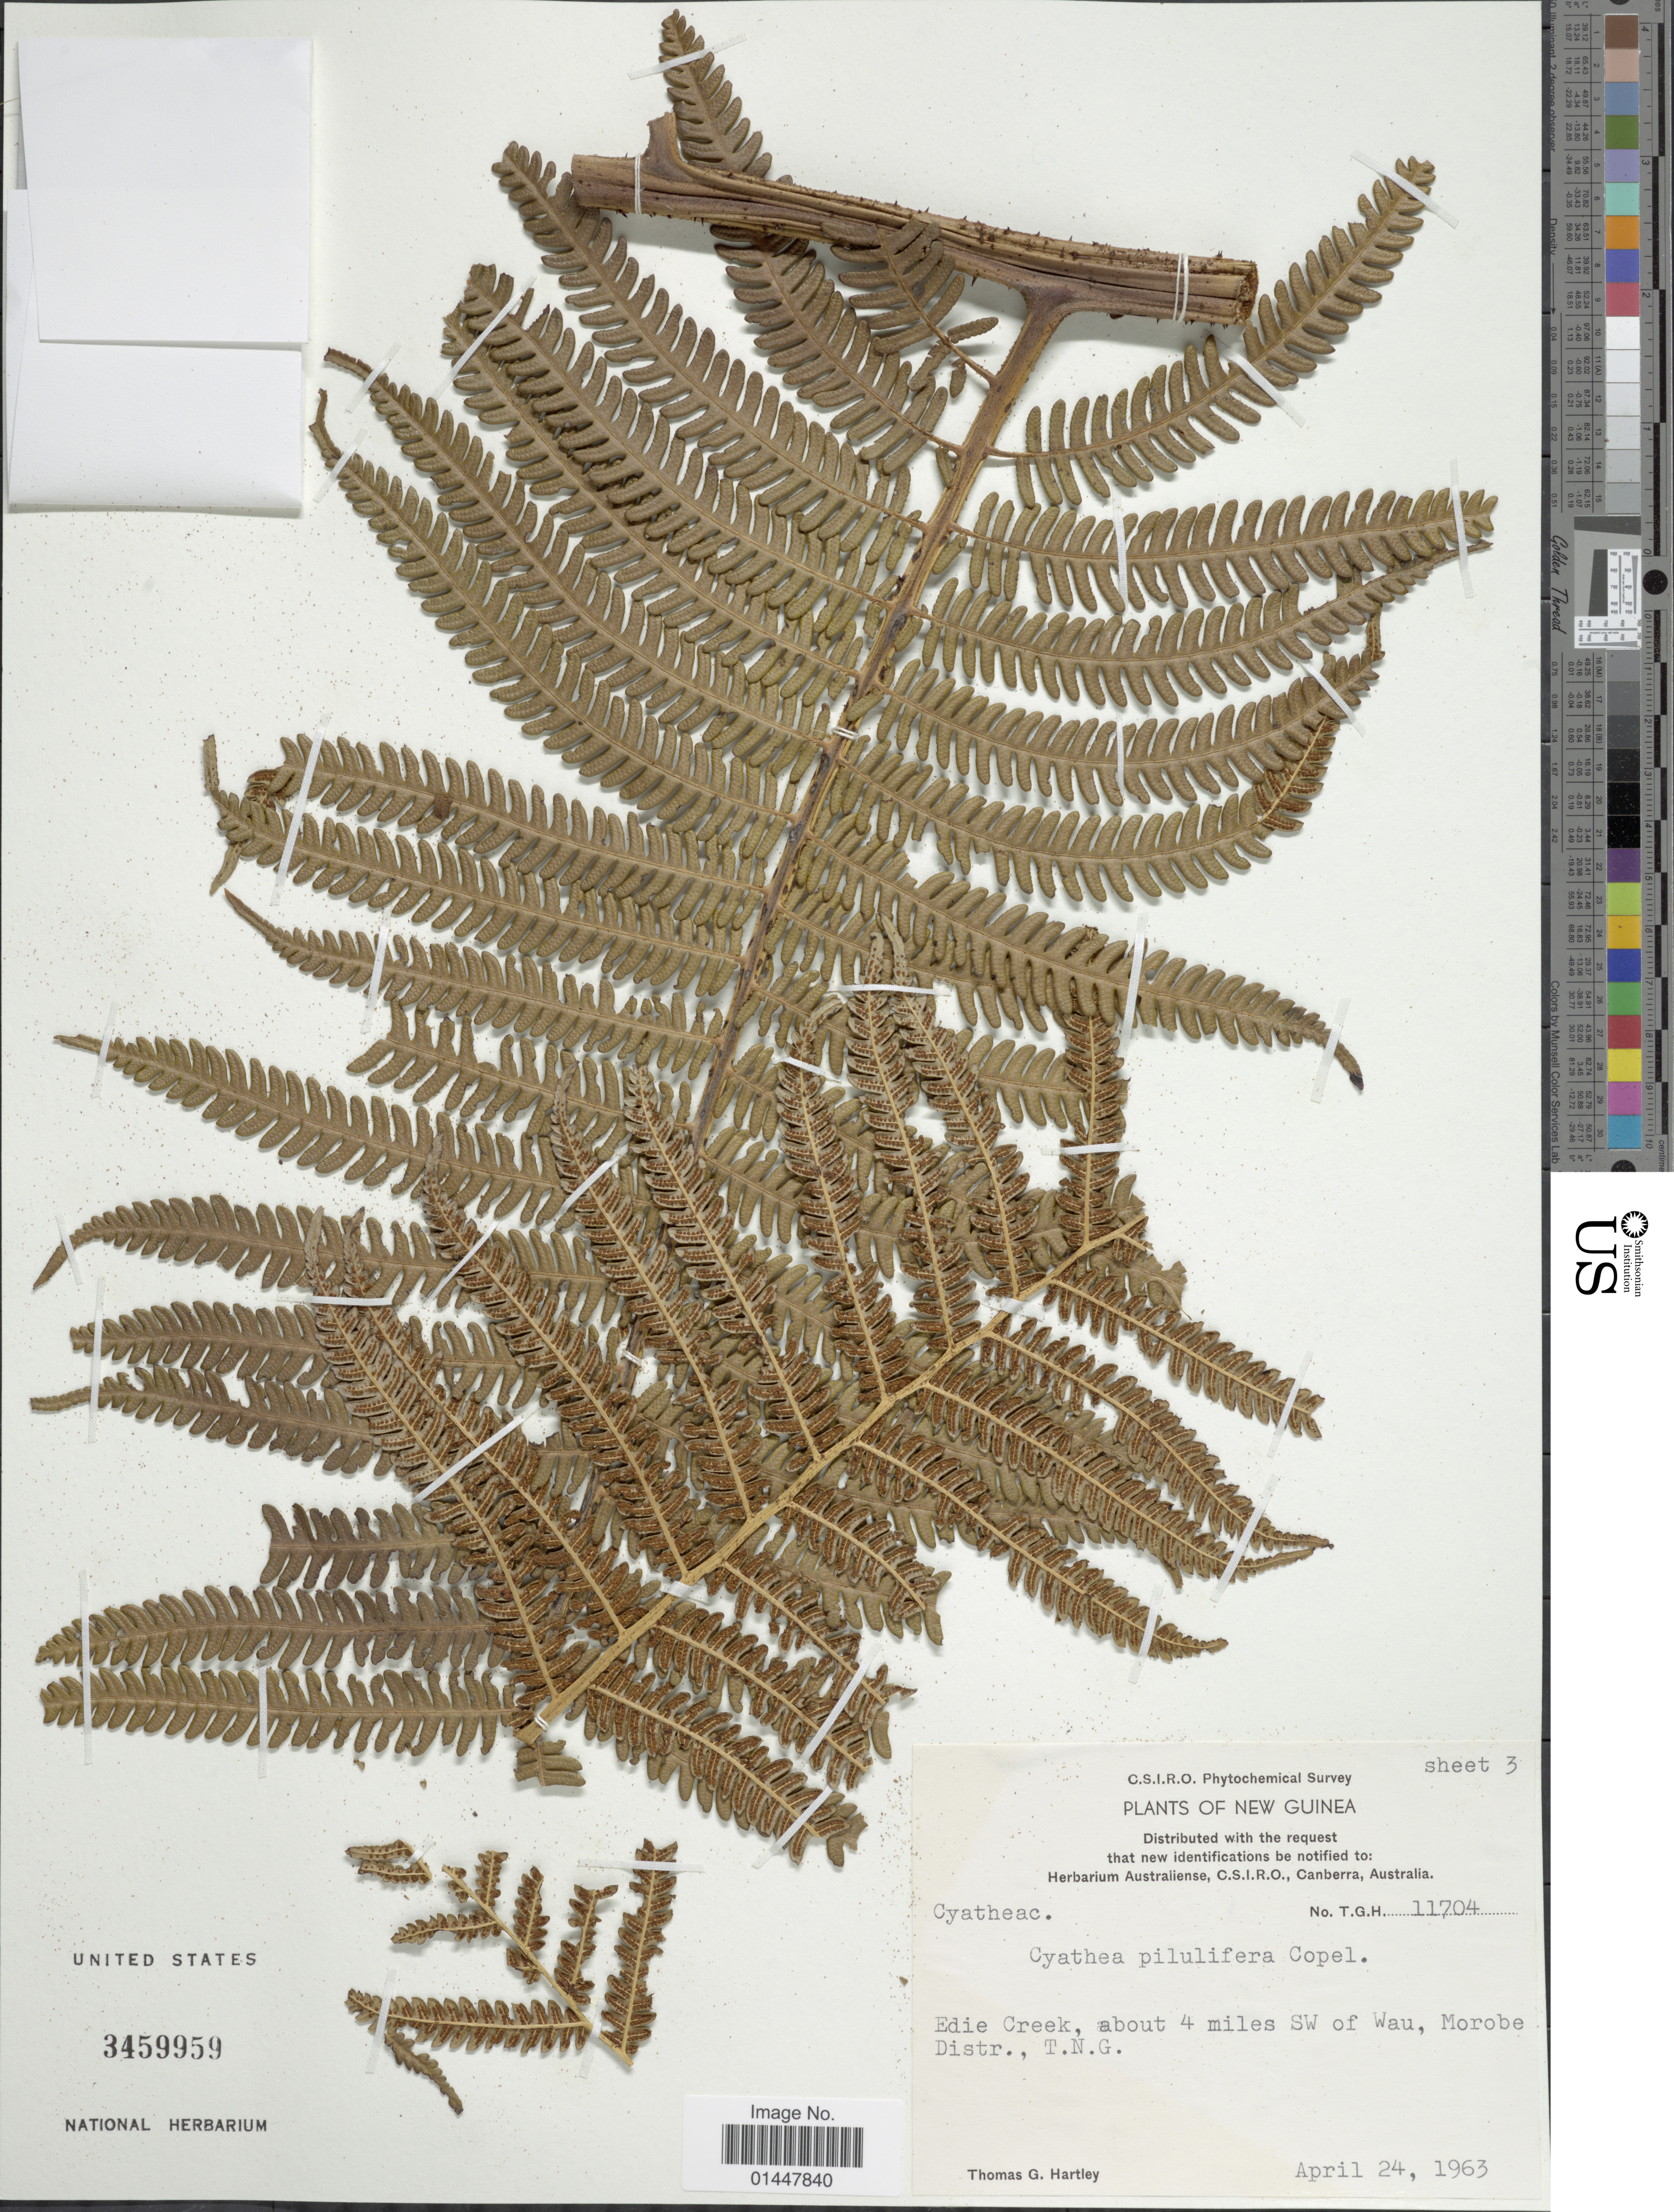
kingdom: Plantae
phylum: Tracheophyta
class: Polypodiopsida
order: Cyatheales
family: Cyatheaceae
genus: Sphaeropteris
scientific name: Sphaeropteris pilulifera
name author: (Copel.) R.M. Tryon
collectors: T. G. Hartley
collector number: T.G.H. 11704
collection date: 1963-04-24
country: Papua New Guinea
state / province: Morobe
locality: New Guinea, Edie Creek, about 4 miles SW of Wau, T. N. G.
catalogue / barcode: US 3459959